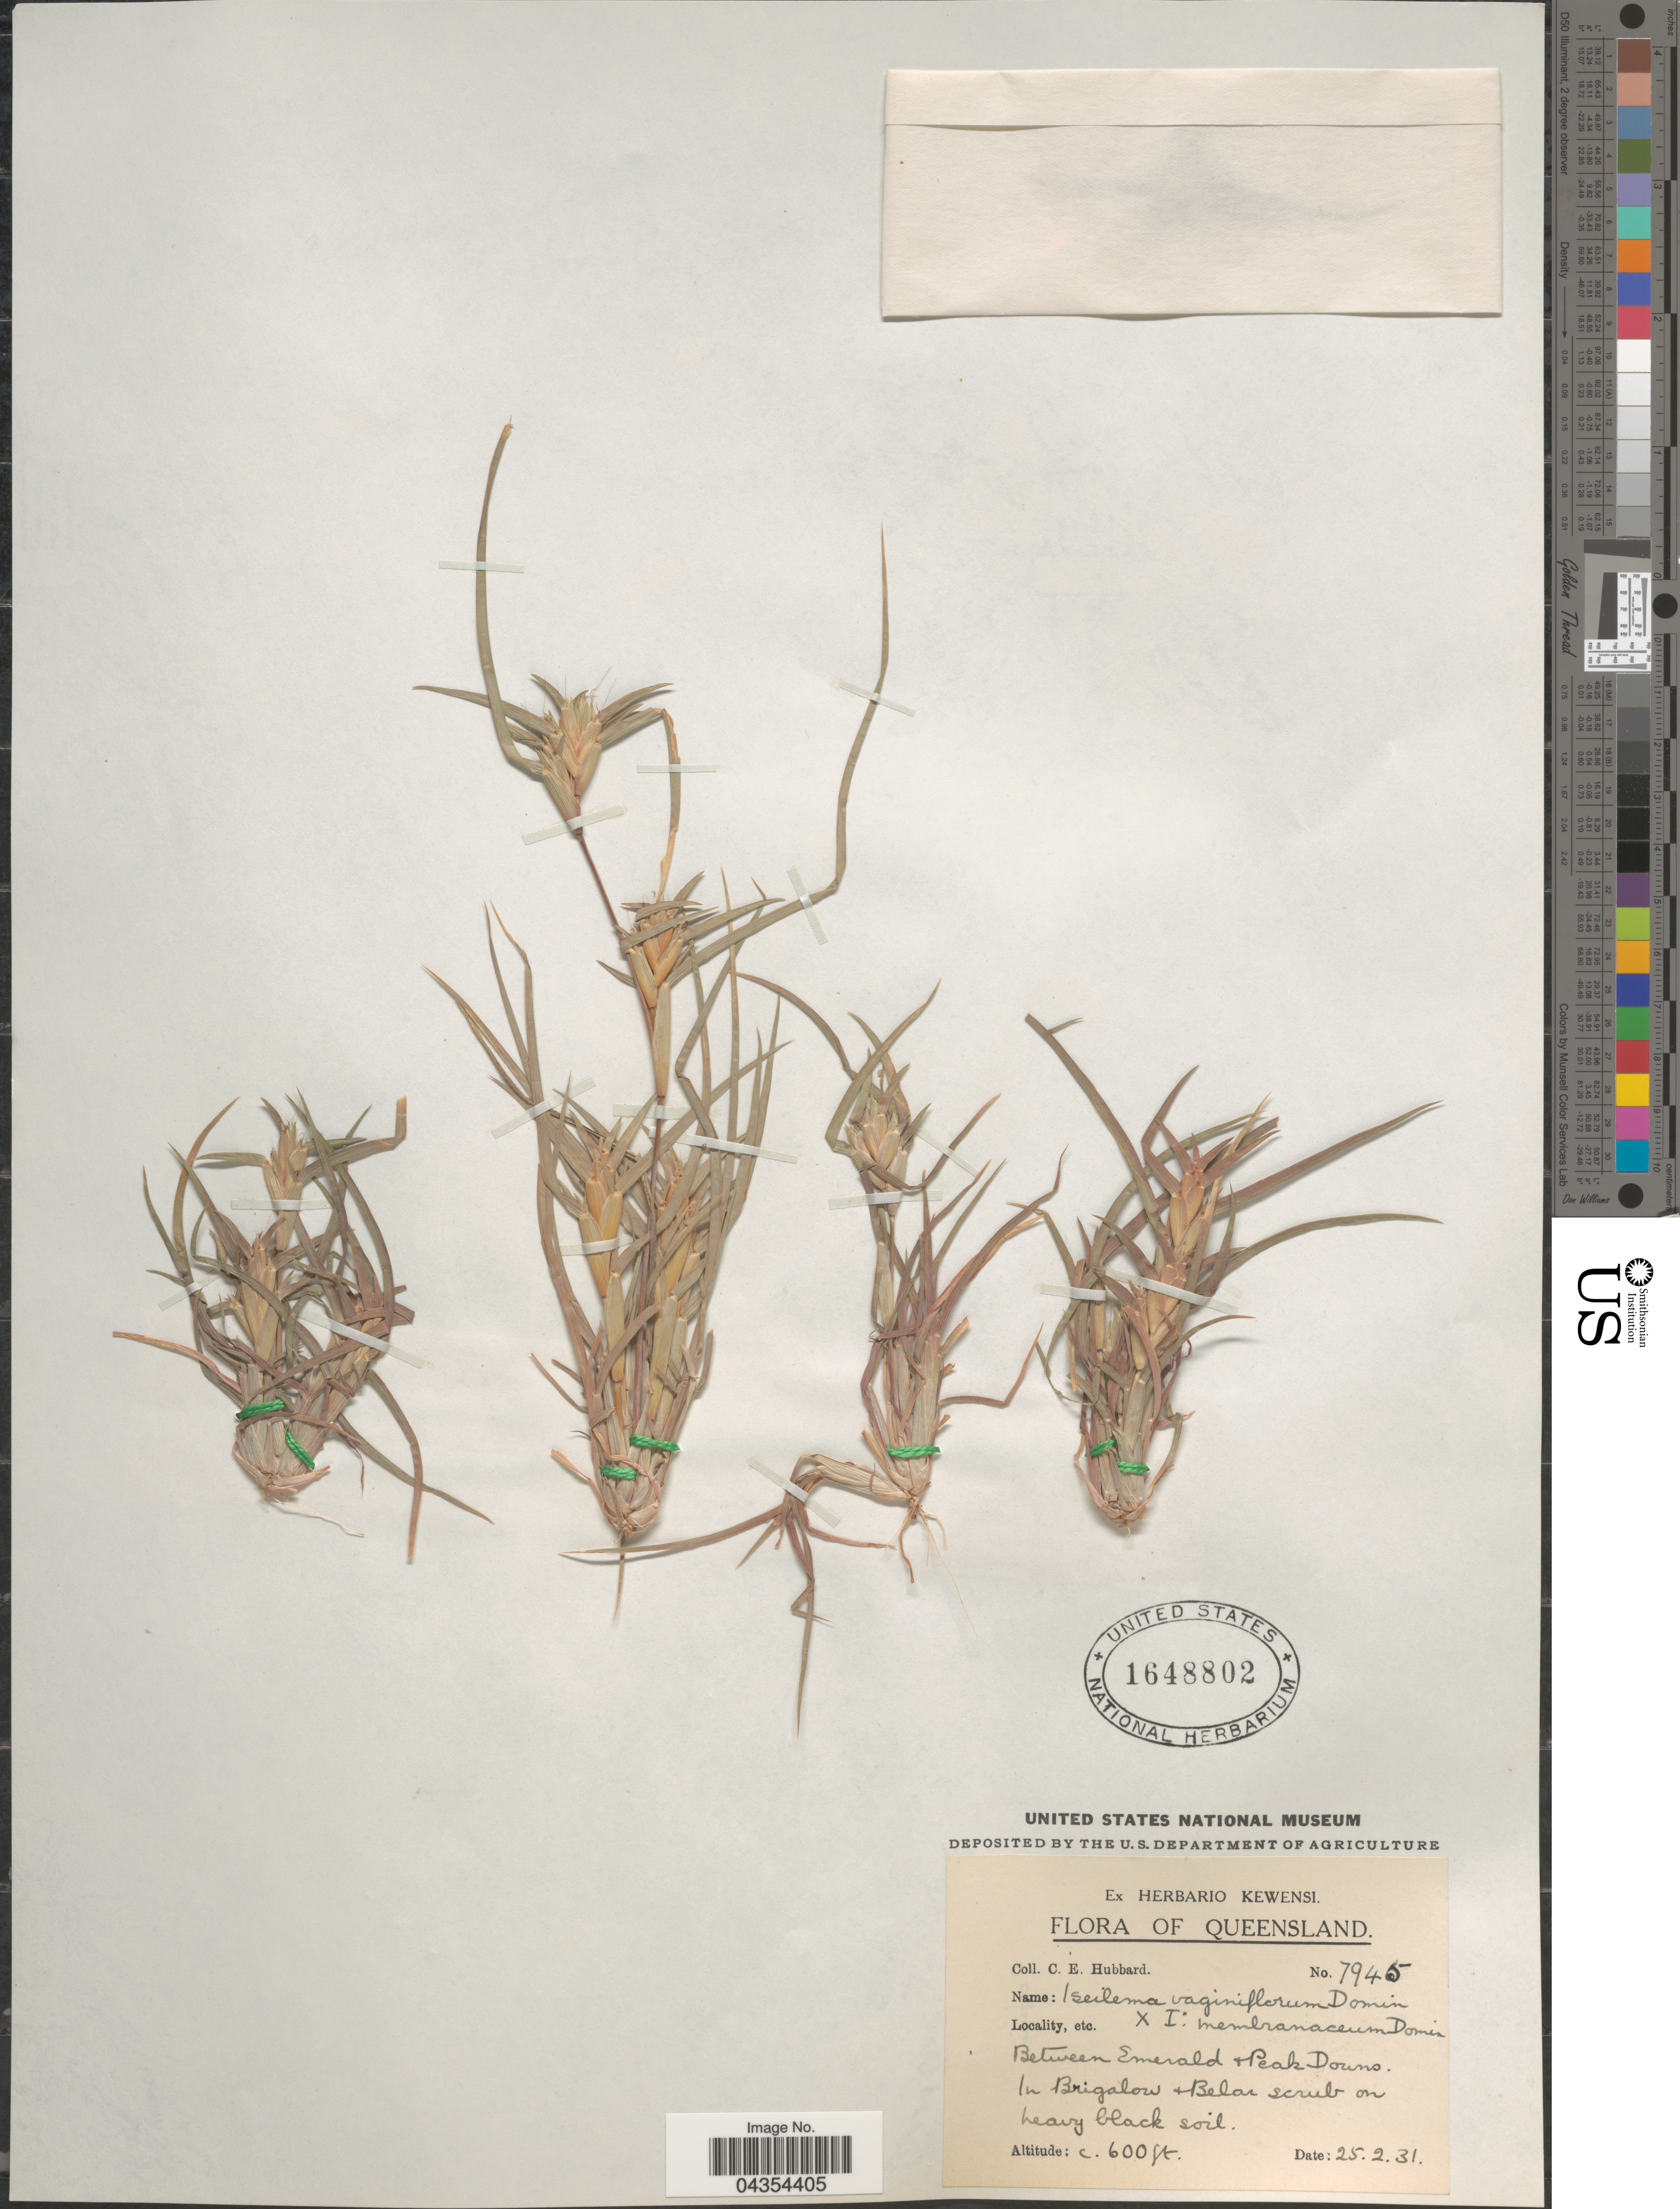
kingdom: Plantae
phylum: Tracheophyta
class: Liliopsida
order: Poales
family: Poaceae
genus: Iseilema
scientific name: Iseilema vaginiflorum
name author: Domin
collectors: C. E. Hubbard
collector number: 7945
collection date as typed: Transcribed d/m/y: 25/2/31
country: Australia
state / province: Queensland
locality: Between Emerald + Peak Downs.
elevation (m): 183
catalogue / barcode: US 1648802